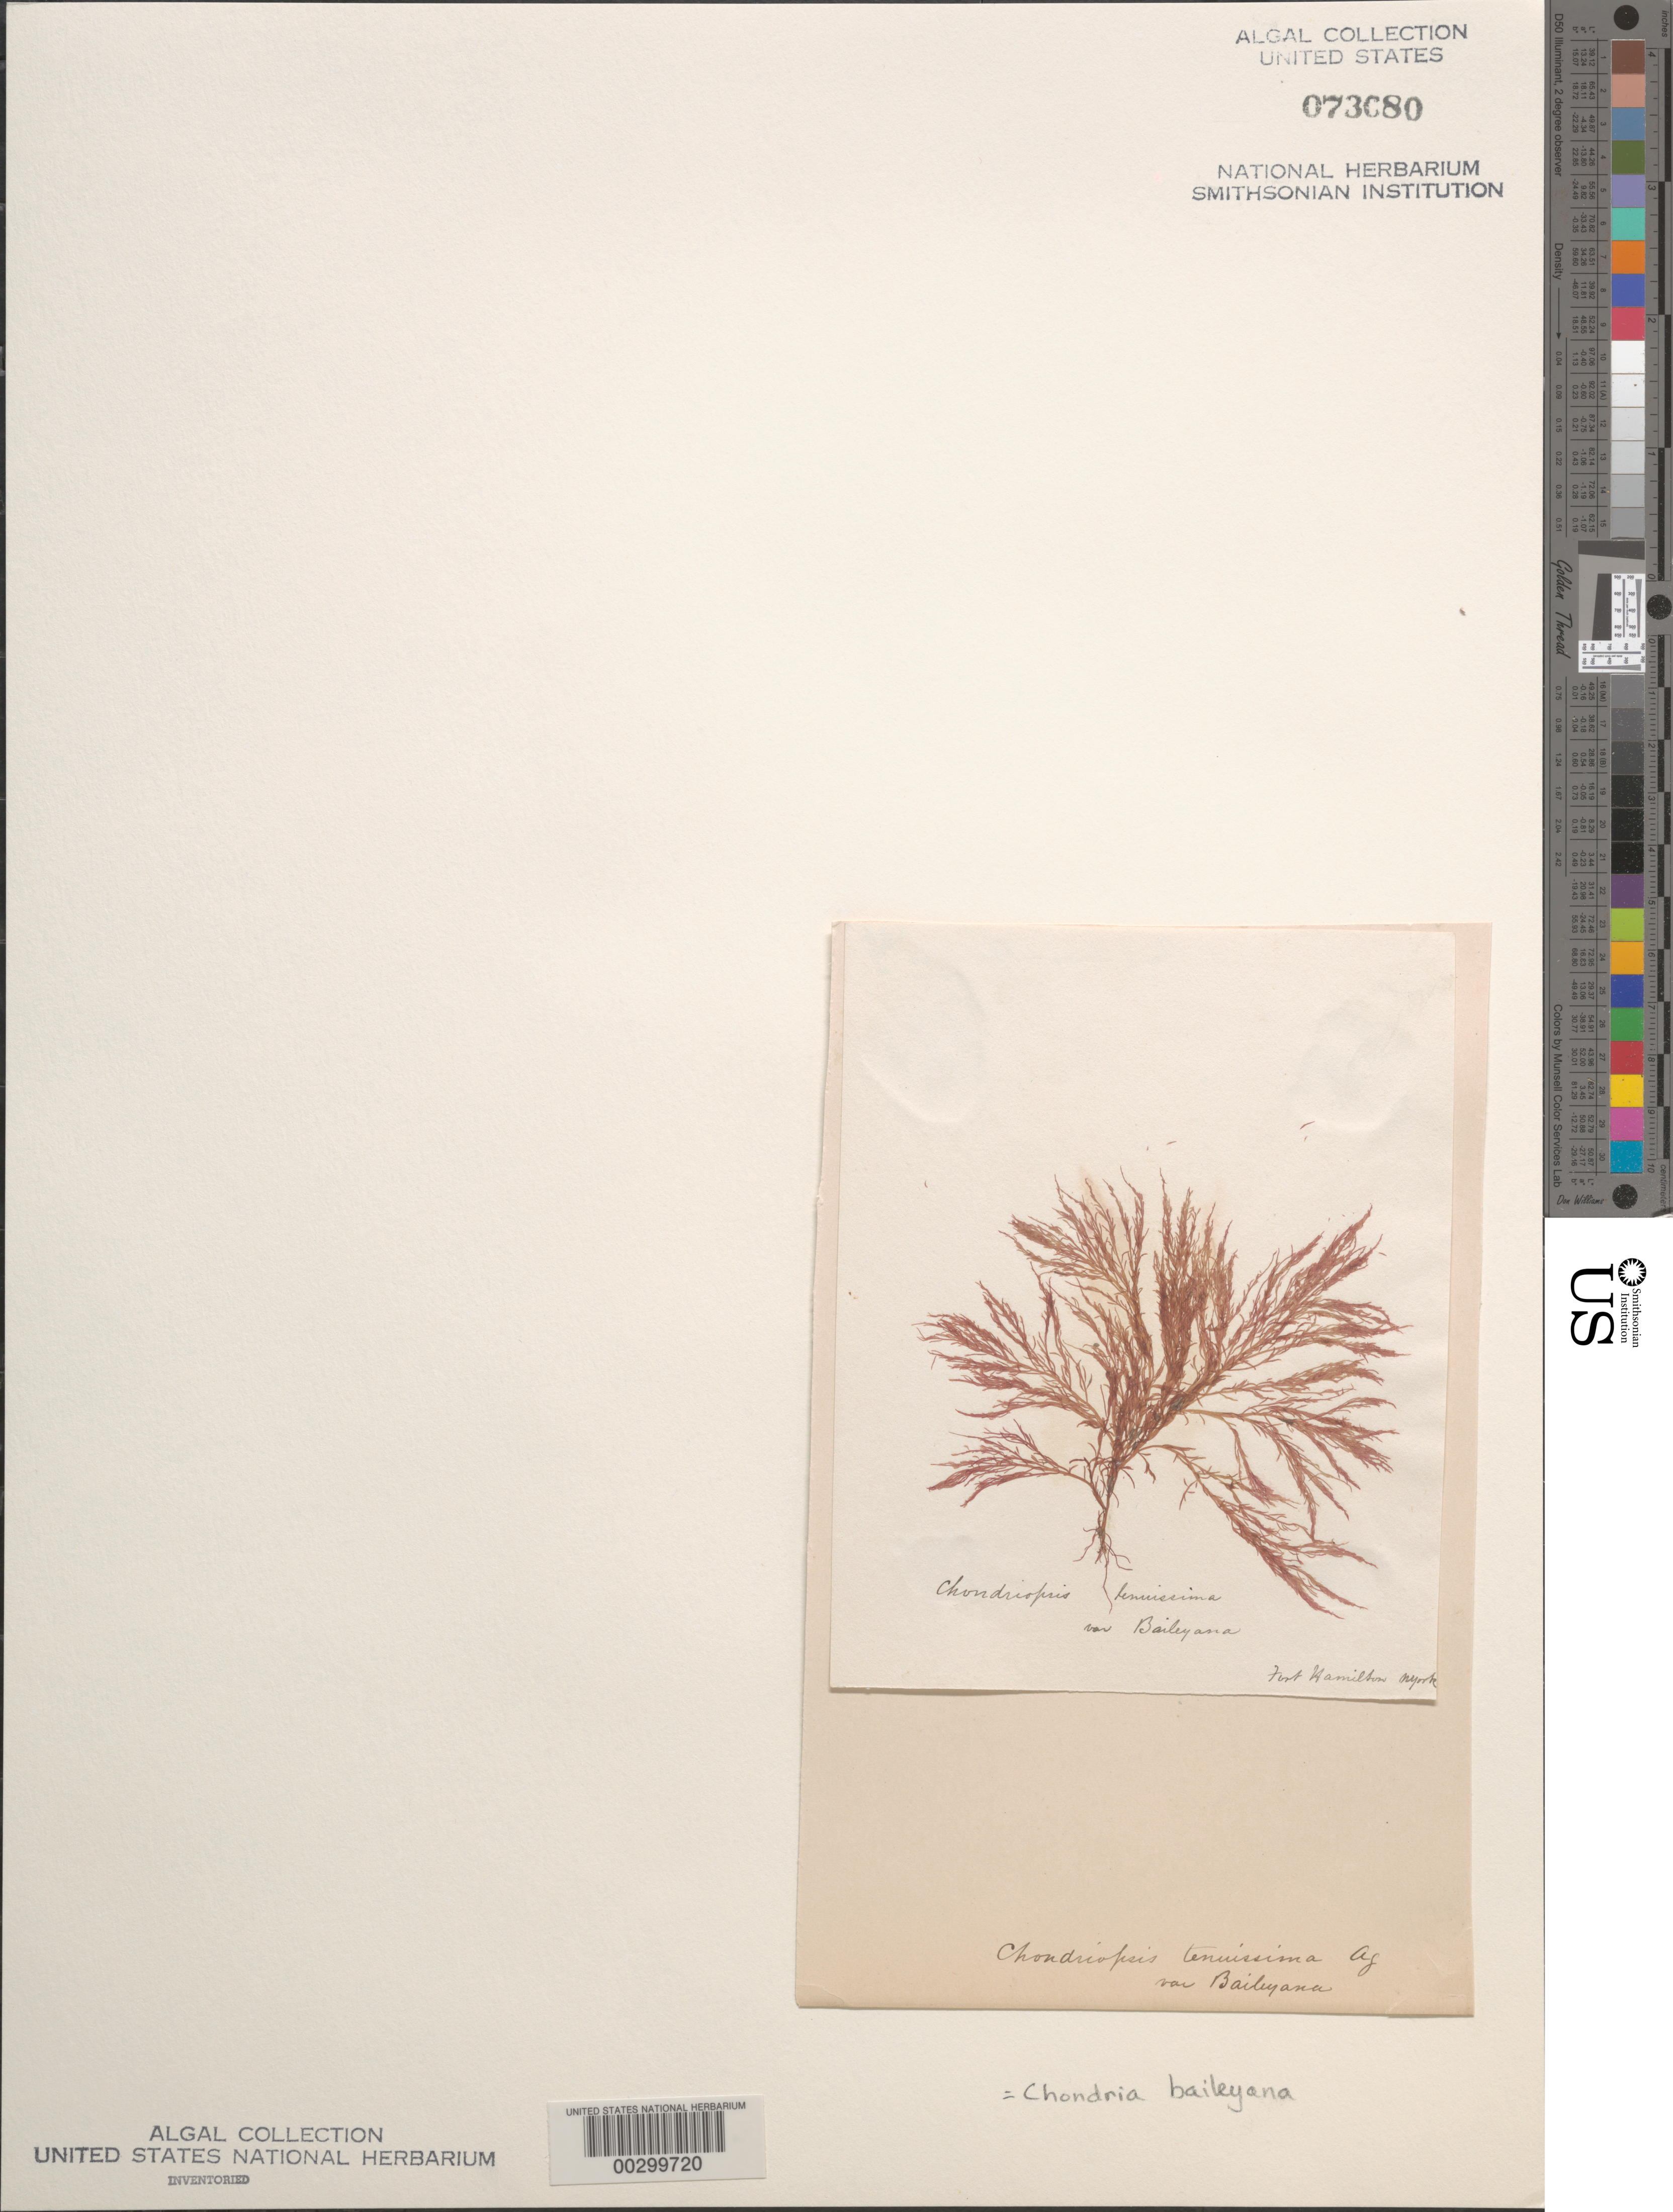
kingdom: Plantae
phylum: Rhodophyta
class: Florideophyceae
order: Ceramiales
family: Rhodomelaceae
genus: Chondria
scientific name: Chondria baileyana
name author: (Mont.) Harv.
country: United States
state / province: New York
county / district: Kings County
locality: Fort Hamilton, Brooklyn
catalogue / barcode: US 73080